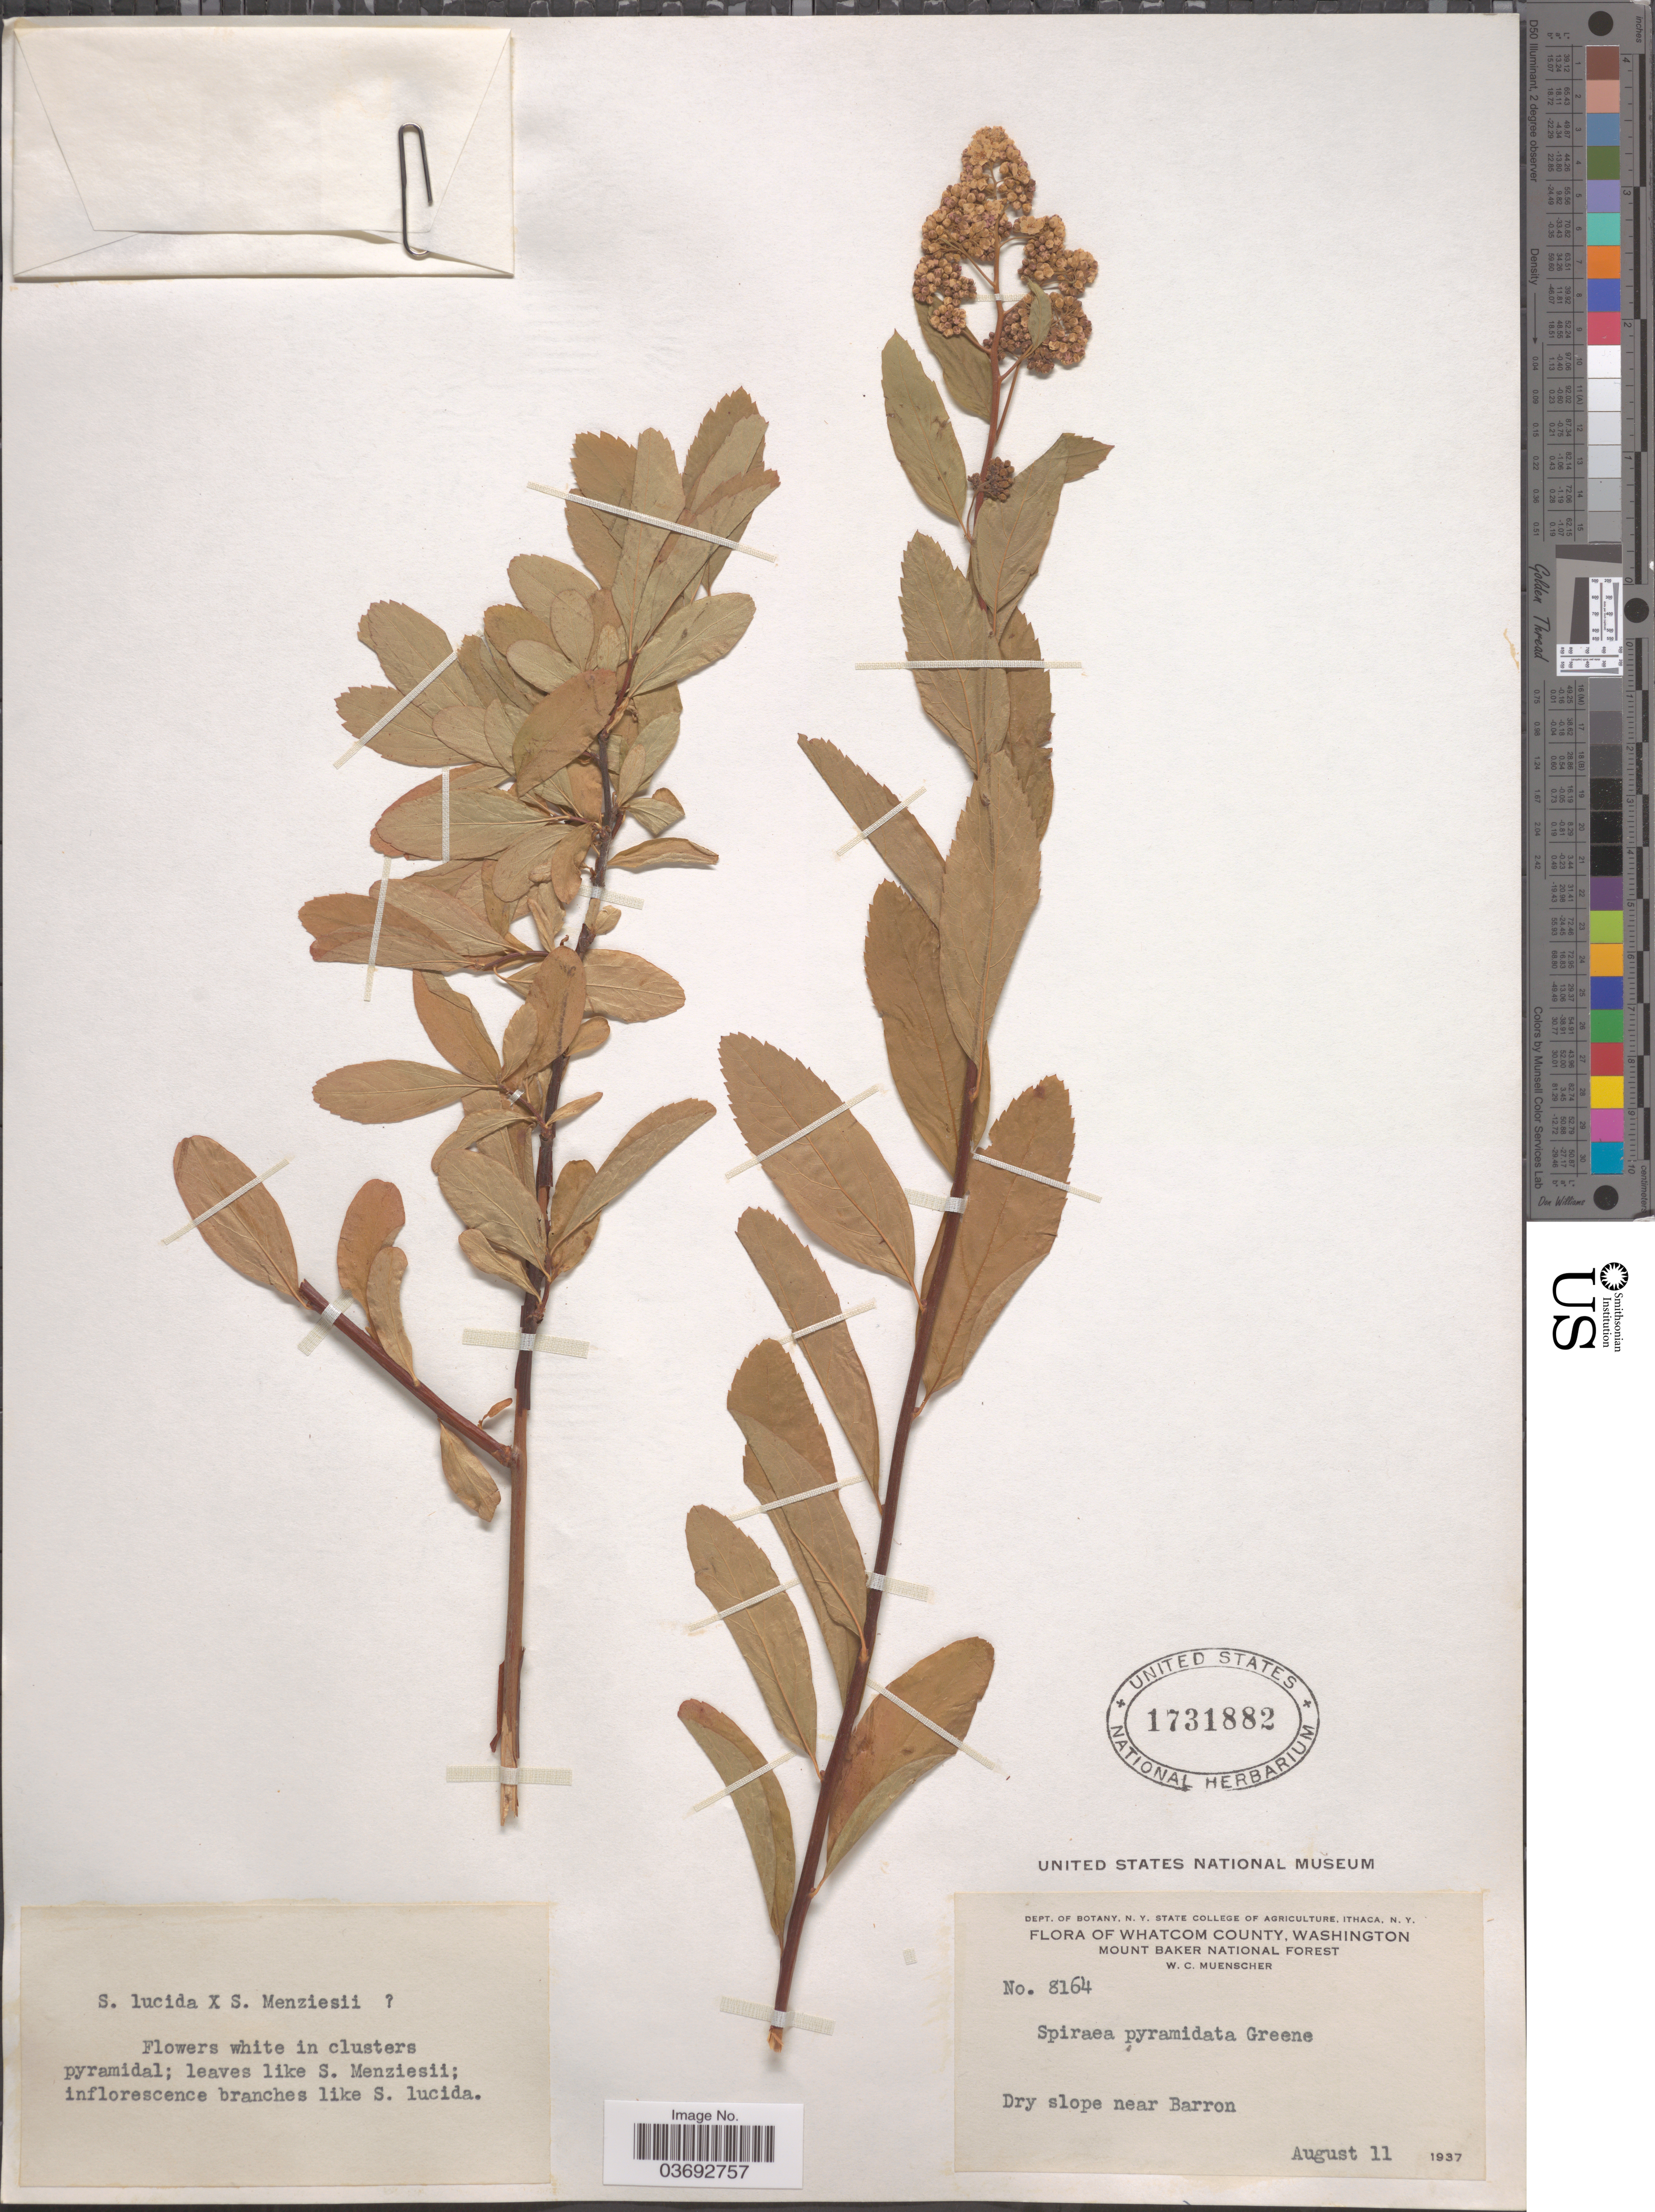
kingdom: Plantae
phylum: Tracheophyta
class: Magnoliopsida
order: Rosales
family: Rosaceae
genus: Spiraea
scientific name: Spiraea pyramidata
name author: Greene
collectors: W. Muenscher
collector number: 8164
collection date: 1937-08-11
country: United States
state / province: Washington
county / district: Whatcom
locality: Whatcom County. Mount Baker National Forest. Dry slope near Barron.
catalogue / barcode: US 1731882